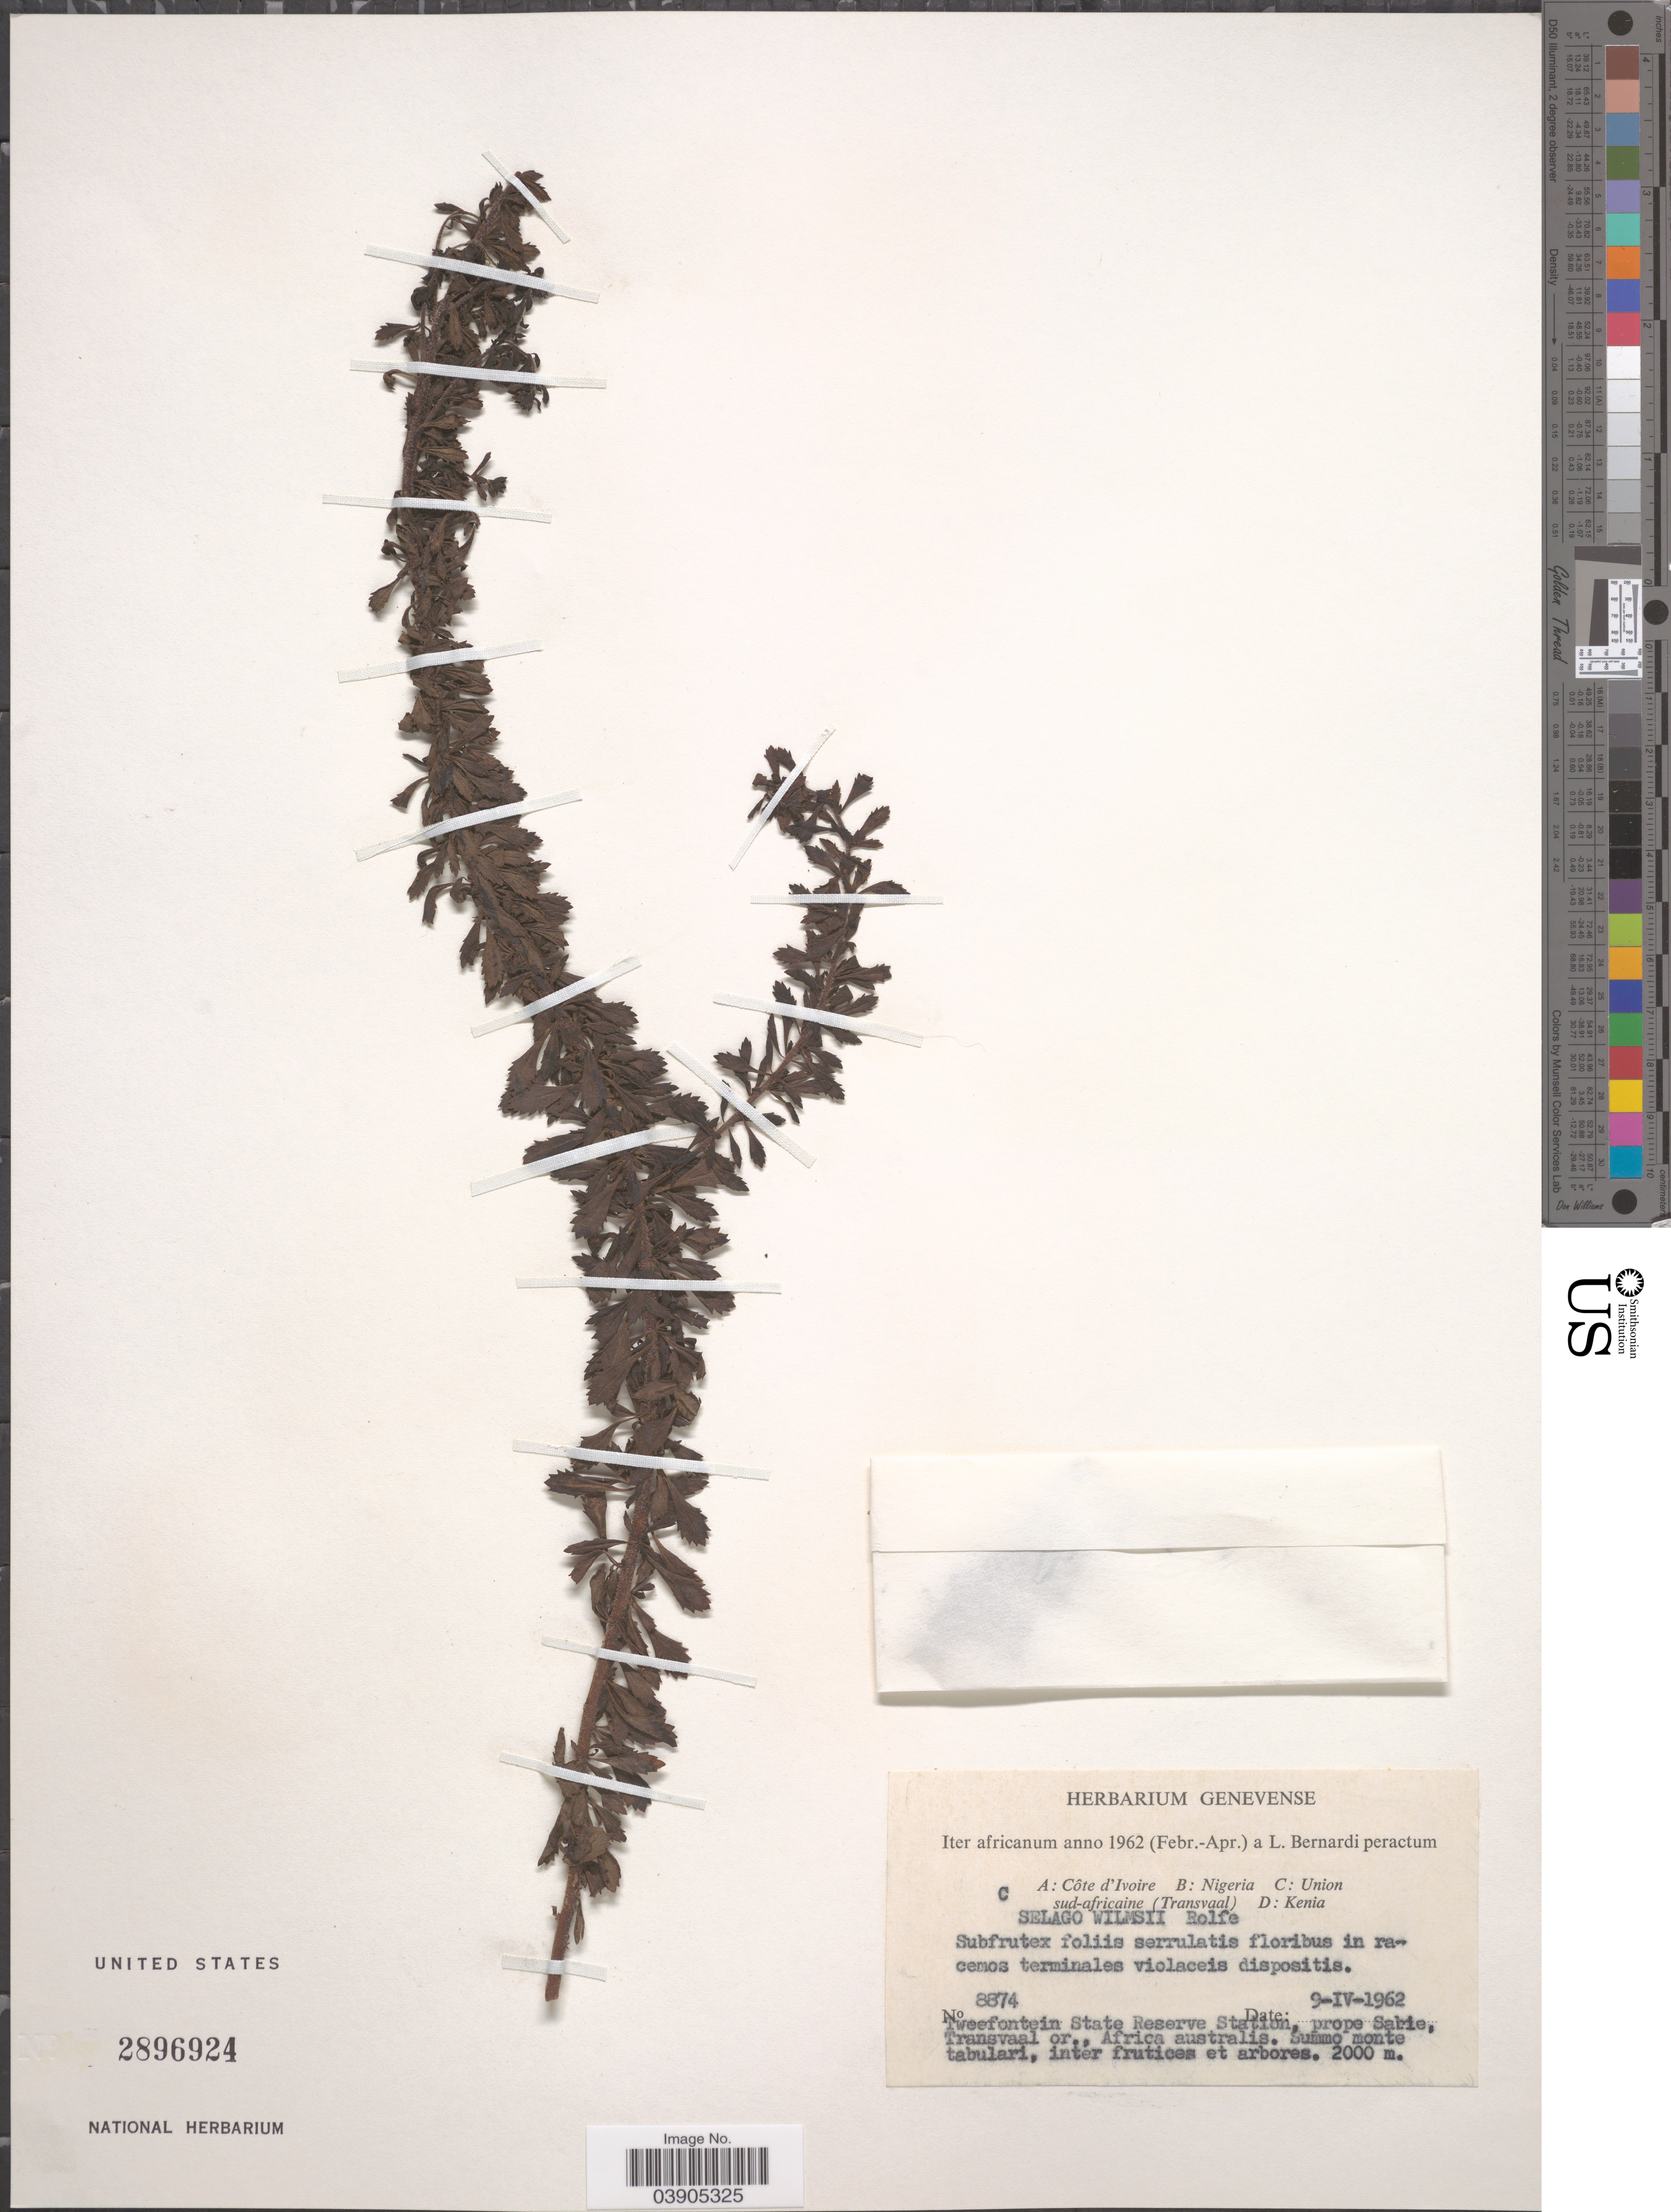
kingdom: Plantae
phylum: Tracheophyta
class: Magnoliopsida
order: Lamiales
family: Scrophulariaceae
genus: Selago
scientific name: Selago wilmsii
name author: Rolfe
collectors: L. Bernardi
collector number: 8874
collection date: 1962-04-09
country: South Africa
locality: Union sud-africaine (Transvaal). Tweefontein State Reserve Station, prope Sabie, Transvaal or., Africa australis. Summo monte tabulari.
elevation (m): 2000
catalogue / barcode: US 2896924